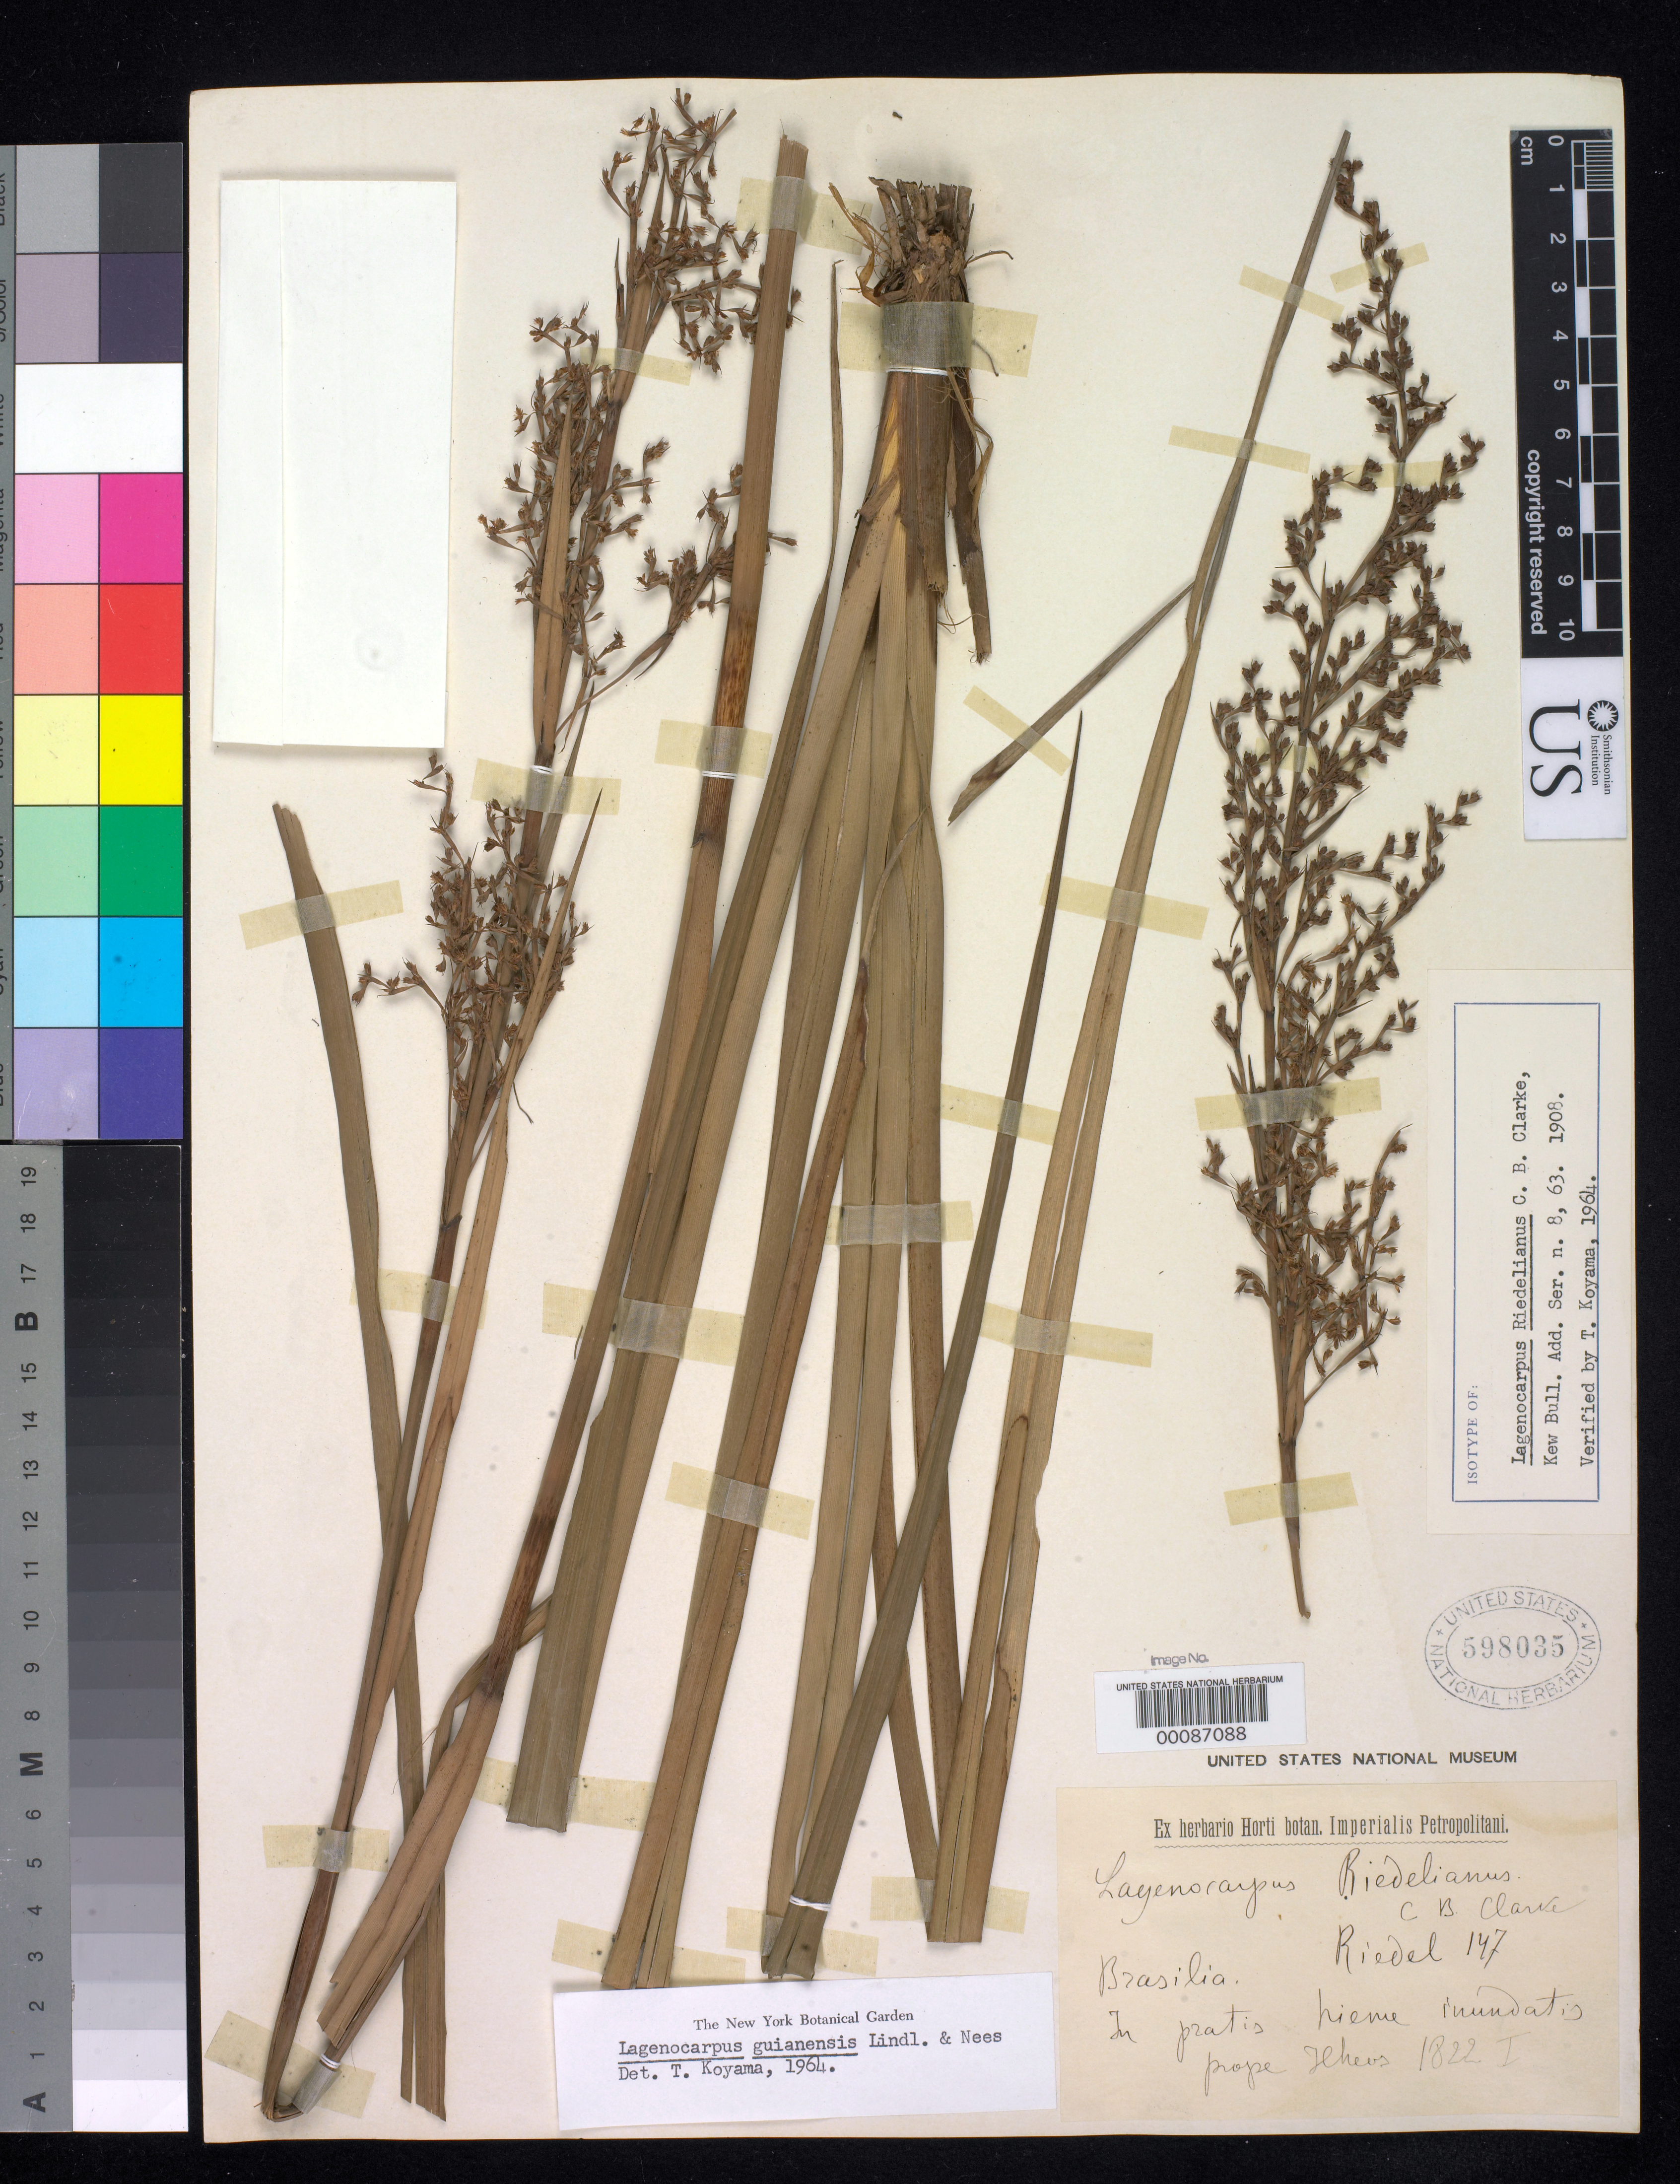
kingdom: Plantae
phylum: Tracheophyta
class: Liliopsida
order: Poales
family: Cyperaceae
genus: Lagenocarpus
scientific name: Lagenocarpus riedelianus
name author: C.B. Clarke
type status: Isotype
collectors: L. Riedel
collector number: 147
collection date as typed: Jan 1822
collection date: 1822-01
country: Brazil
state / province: Minas Gerais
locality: Ilheas.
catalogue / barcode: US 598035